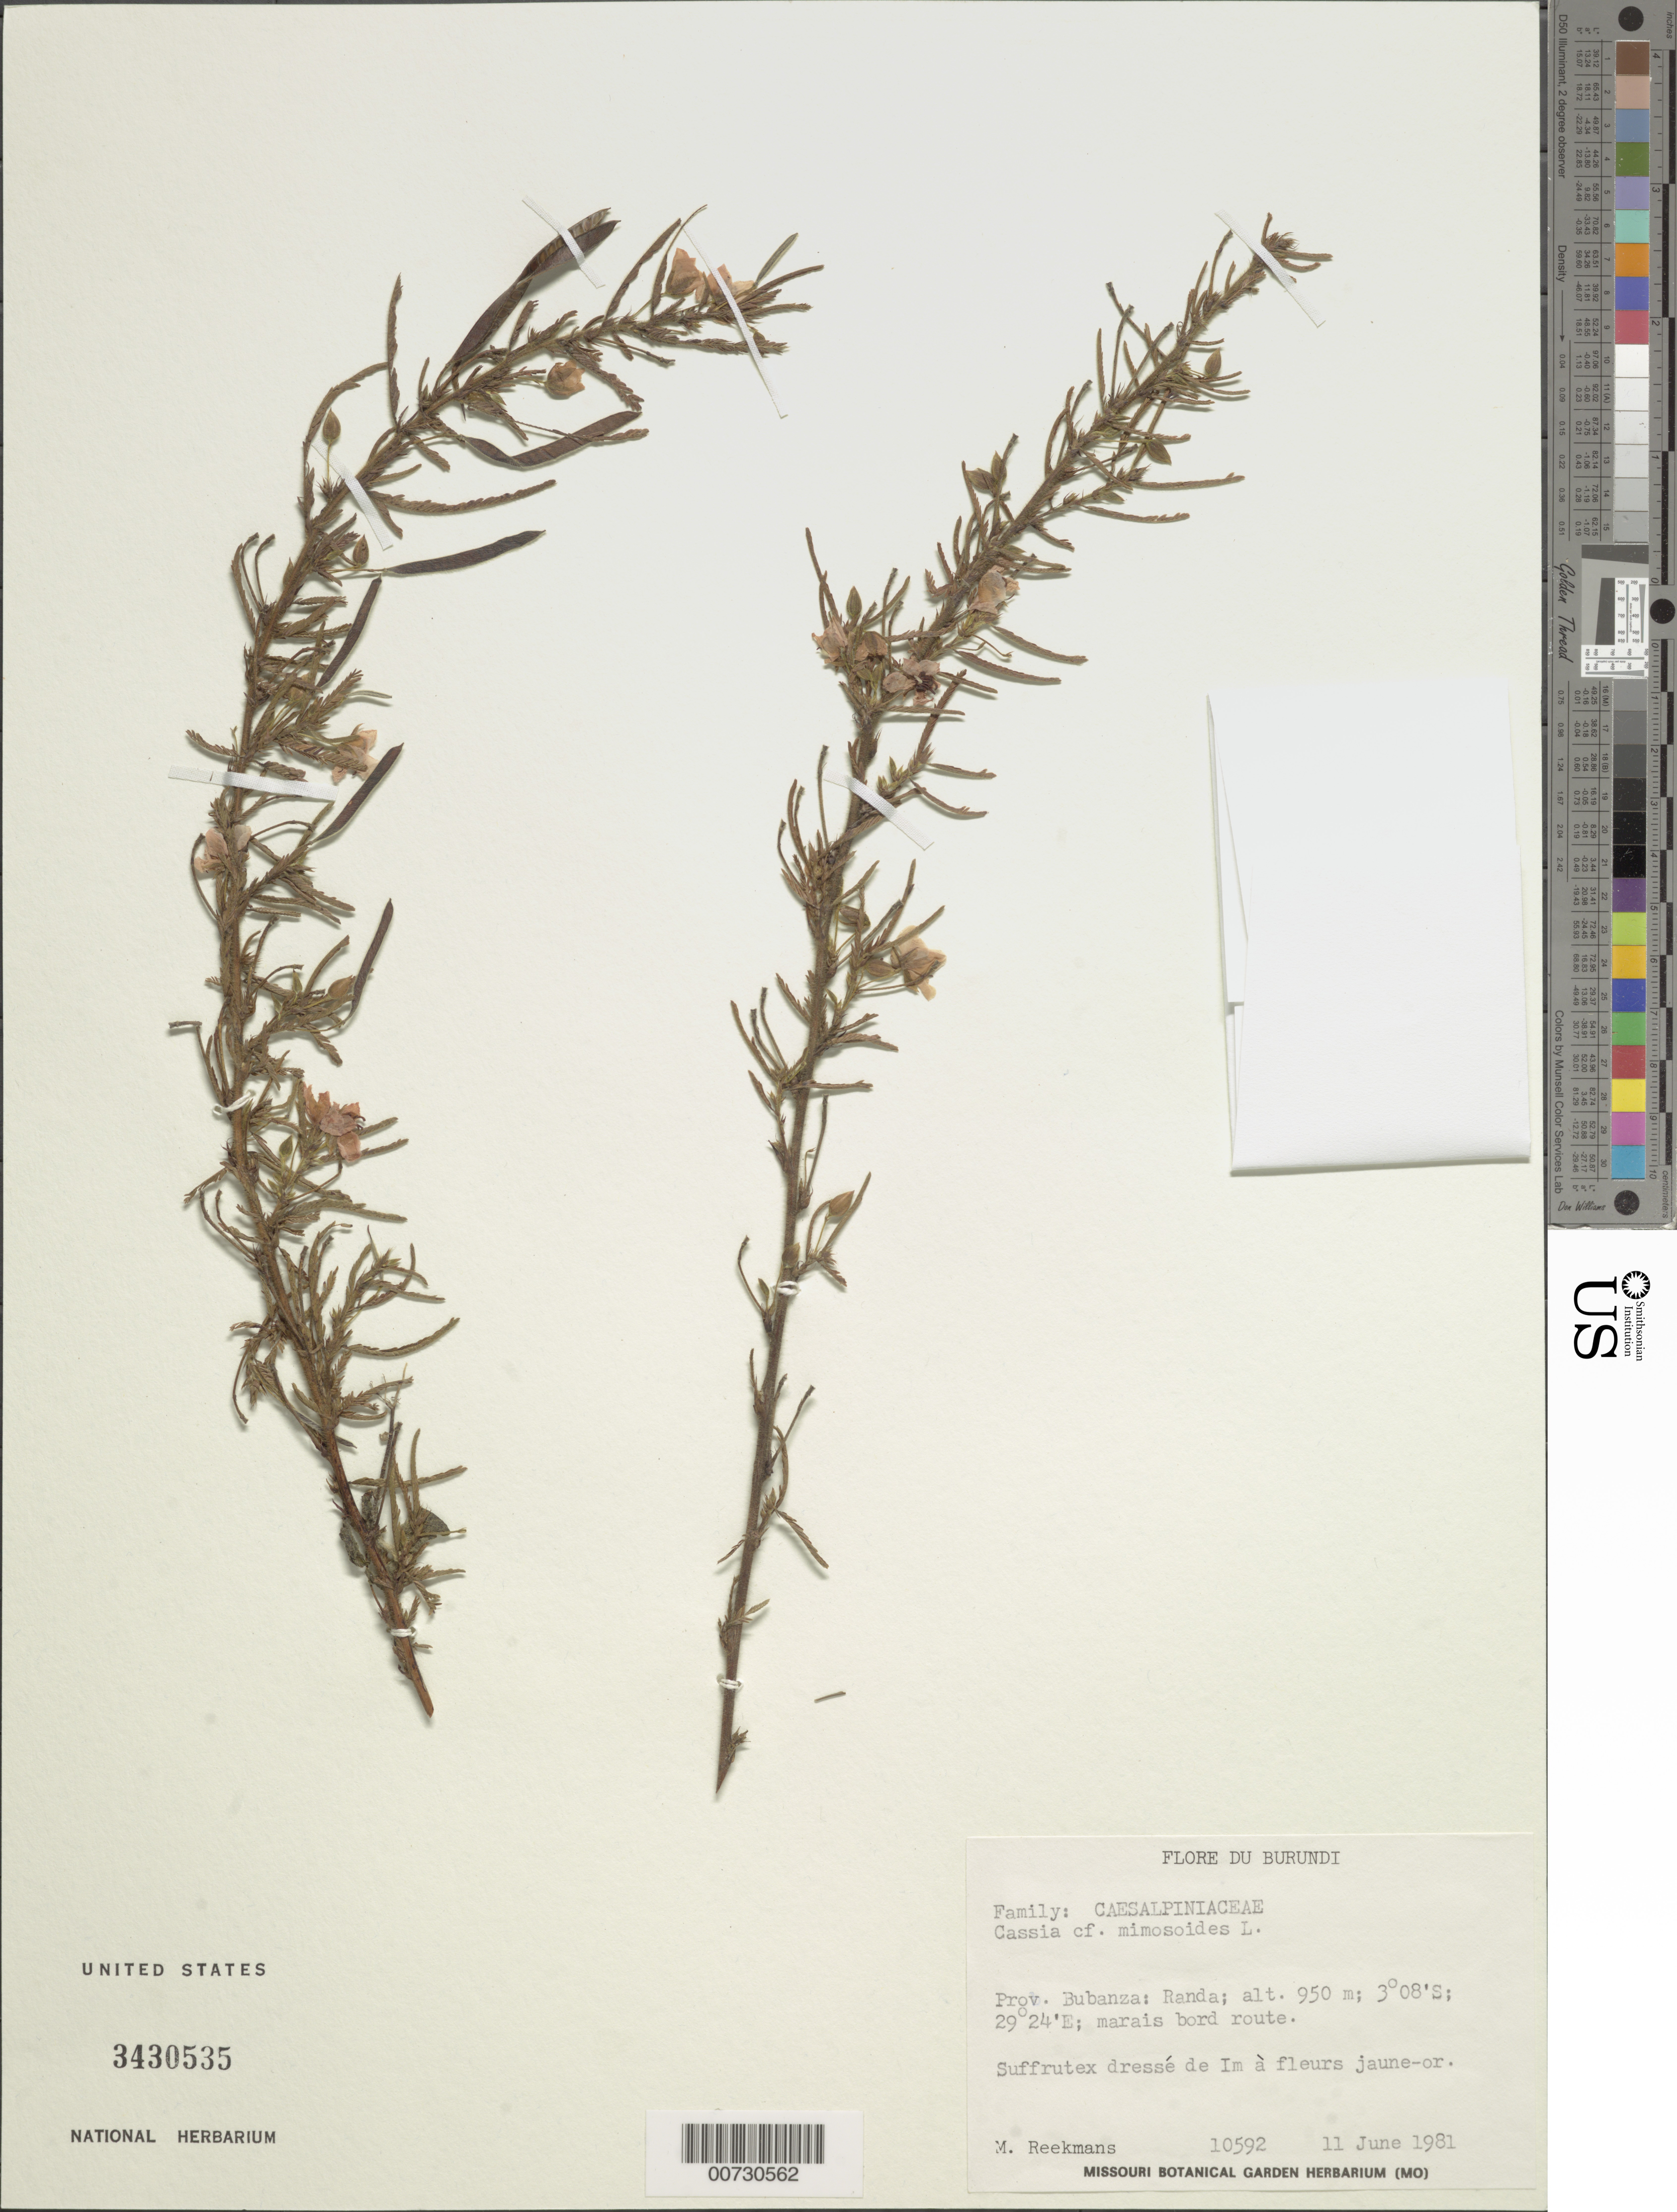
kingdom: Plantae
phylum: Tracheophyta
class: Magnoliopsida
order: Fabales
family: Fabaceae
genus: Chamaecrista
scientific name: Chamaecrista mimosoides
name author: (L.) Greene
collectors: M. Reekmans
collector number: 10592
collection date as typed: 11 Jun 1981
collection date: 1981-06-11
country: Burundi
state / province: Bubanza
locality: Randa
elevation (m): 950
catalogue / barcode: US 3430535